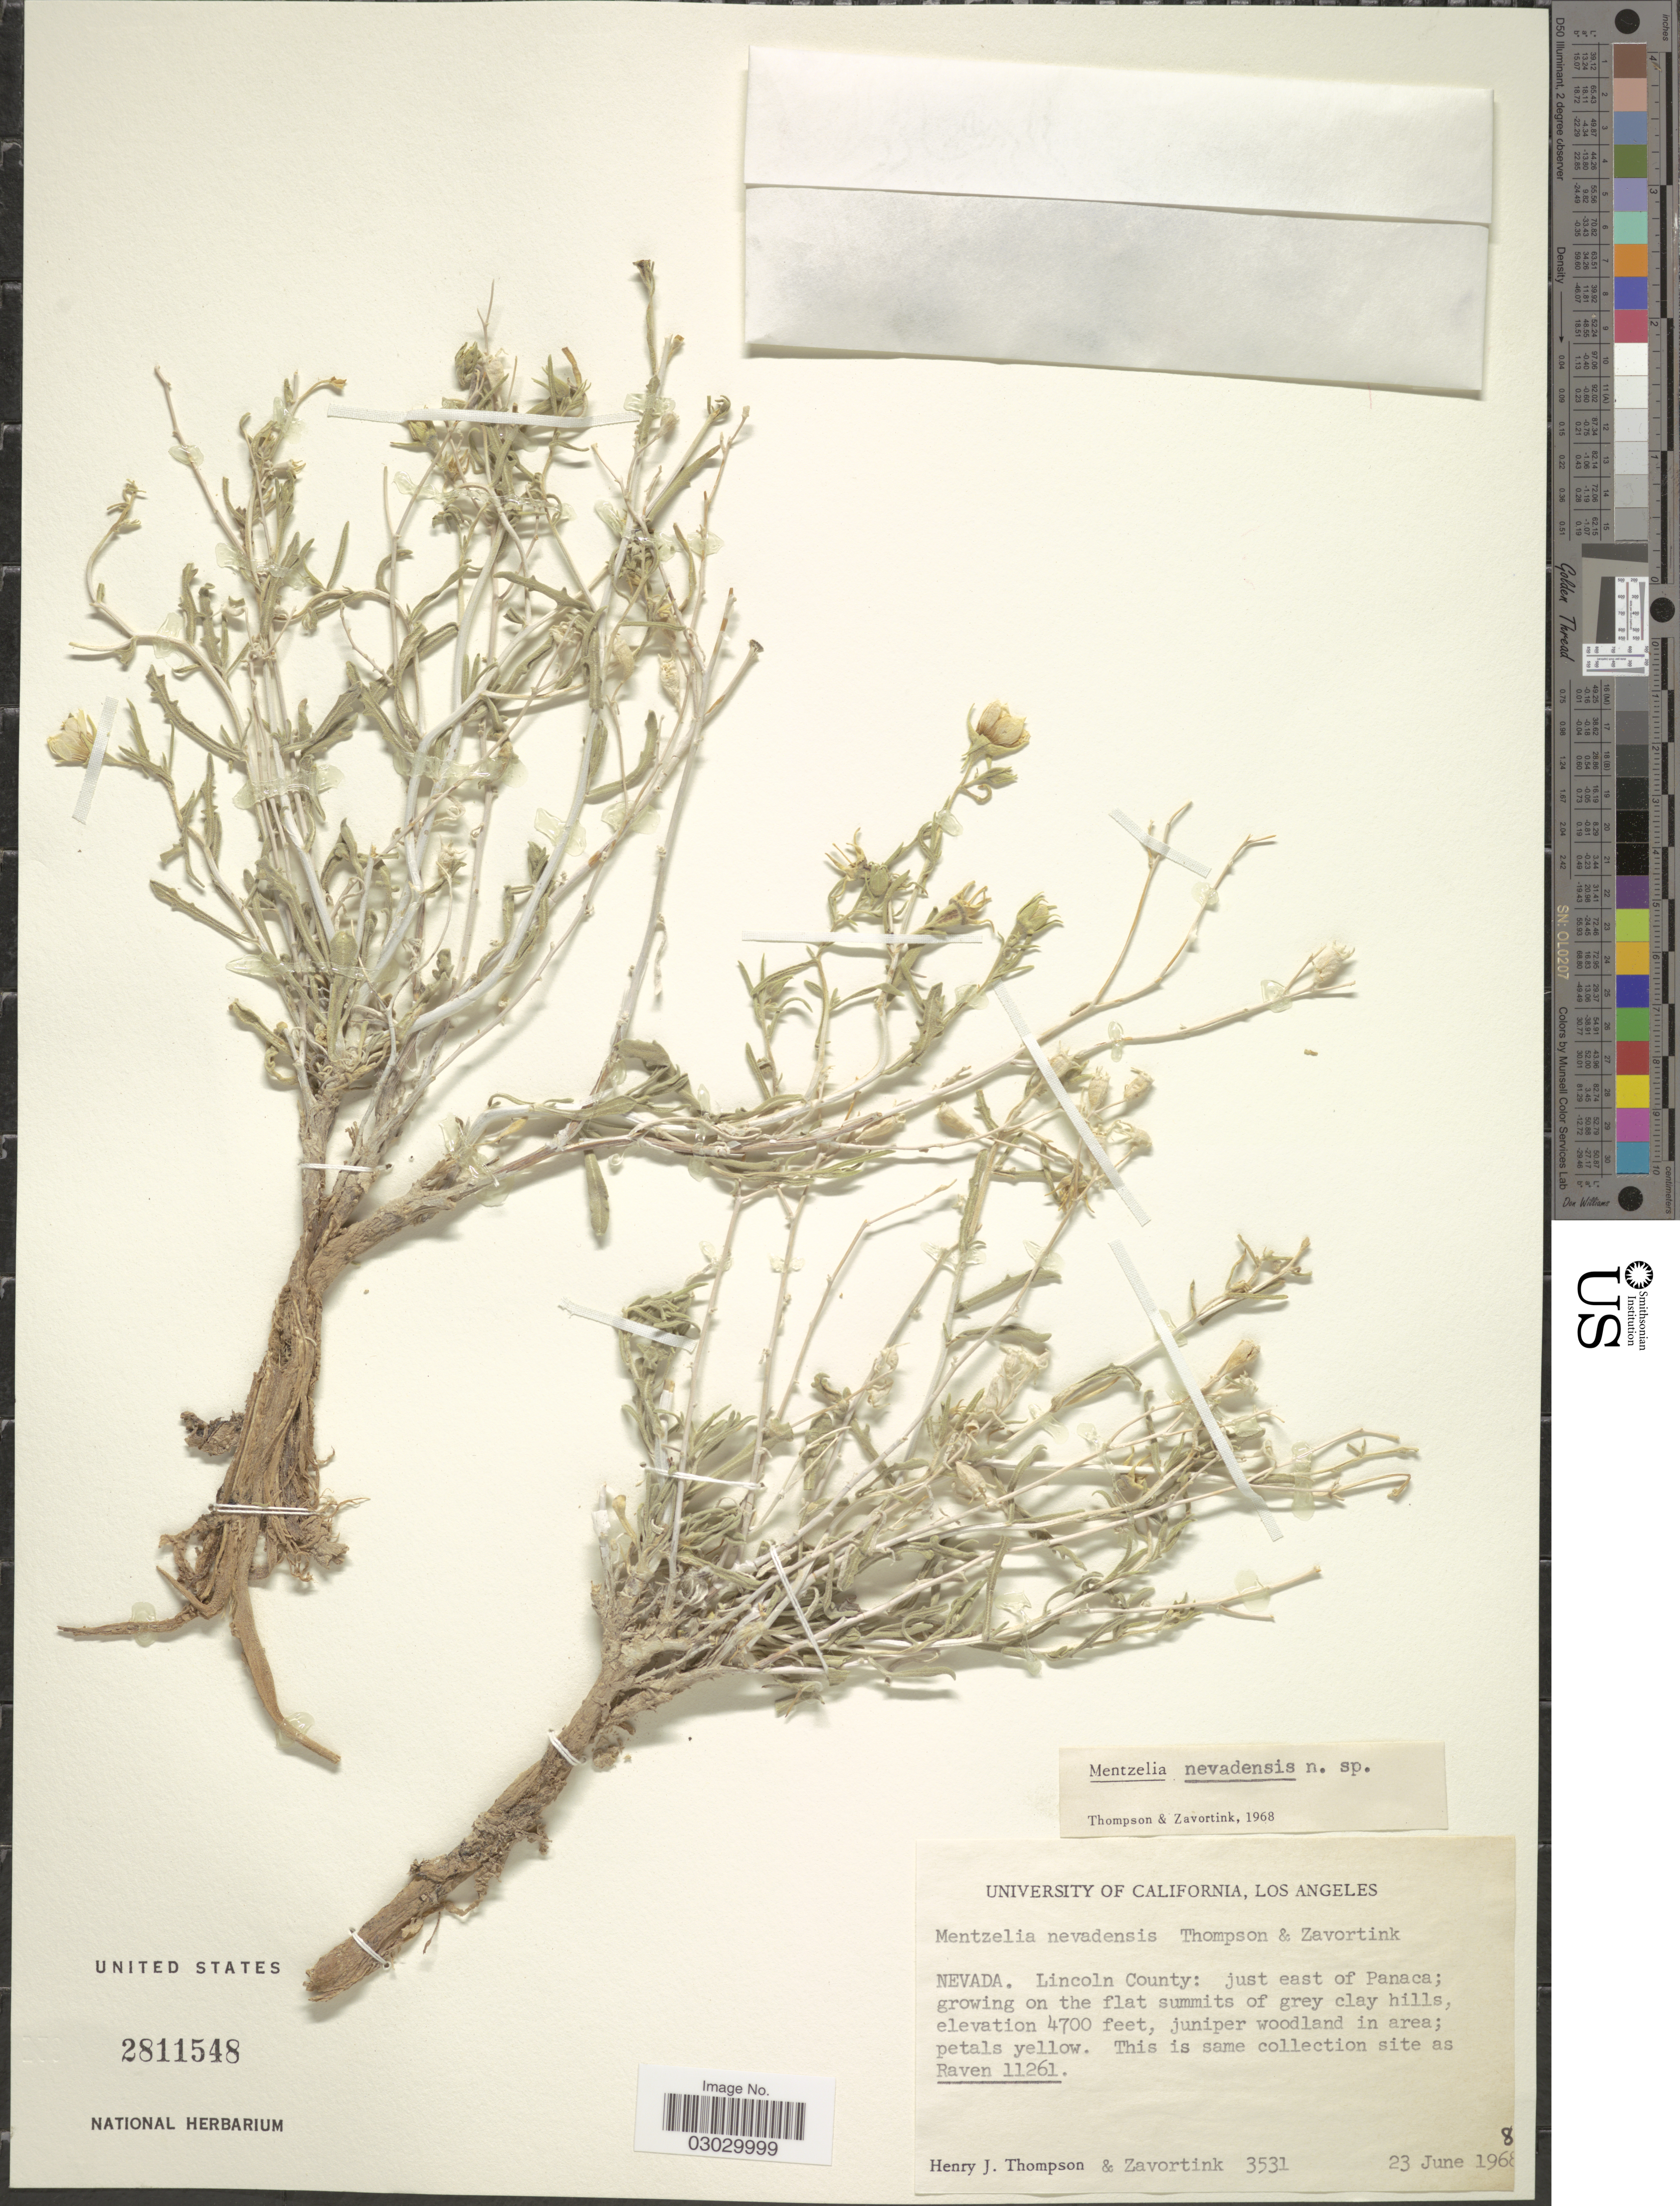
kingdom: Plantae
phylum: Tracheophyta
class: Magnoliopsida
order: Cornales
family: Loasaceae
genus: Mentzelia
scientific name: Mentzelia argillicola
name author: N.H. Holmgren & P.K. Holmgren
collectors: H. J. Thompson & Zavortink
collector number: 3531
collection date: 1968-06-23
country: United States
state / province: Nevada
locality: Lincoln County: just east of Panaca; growing on the flat summits of grey clay hills.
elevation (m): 1433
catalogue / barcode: US 2811548